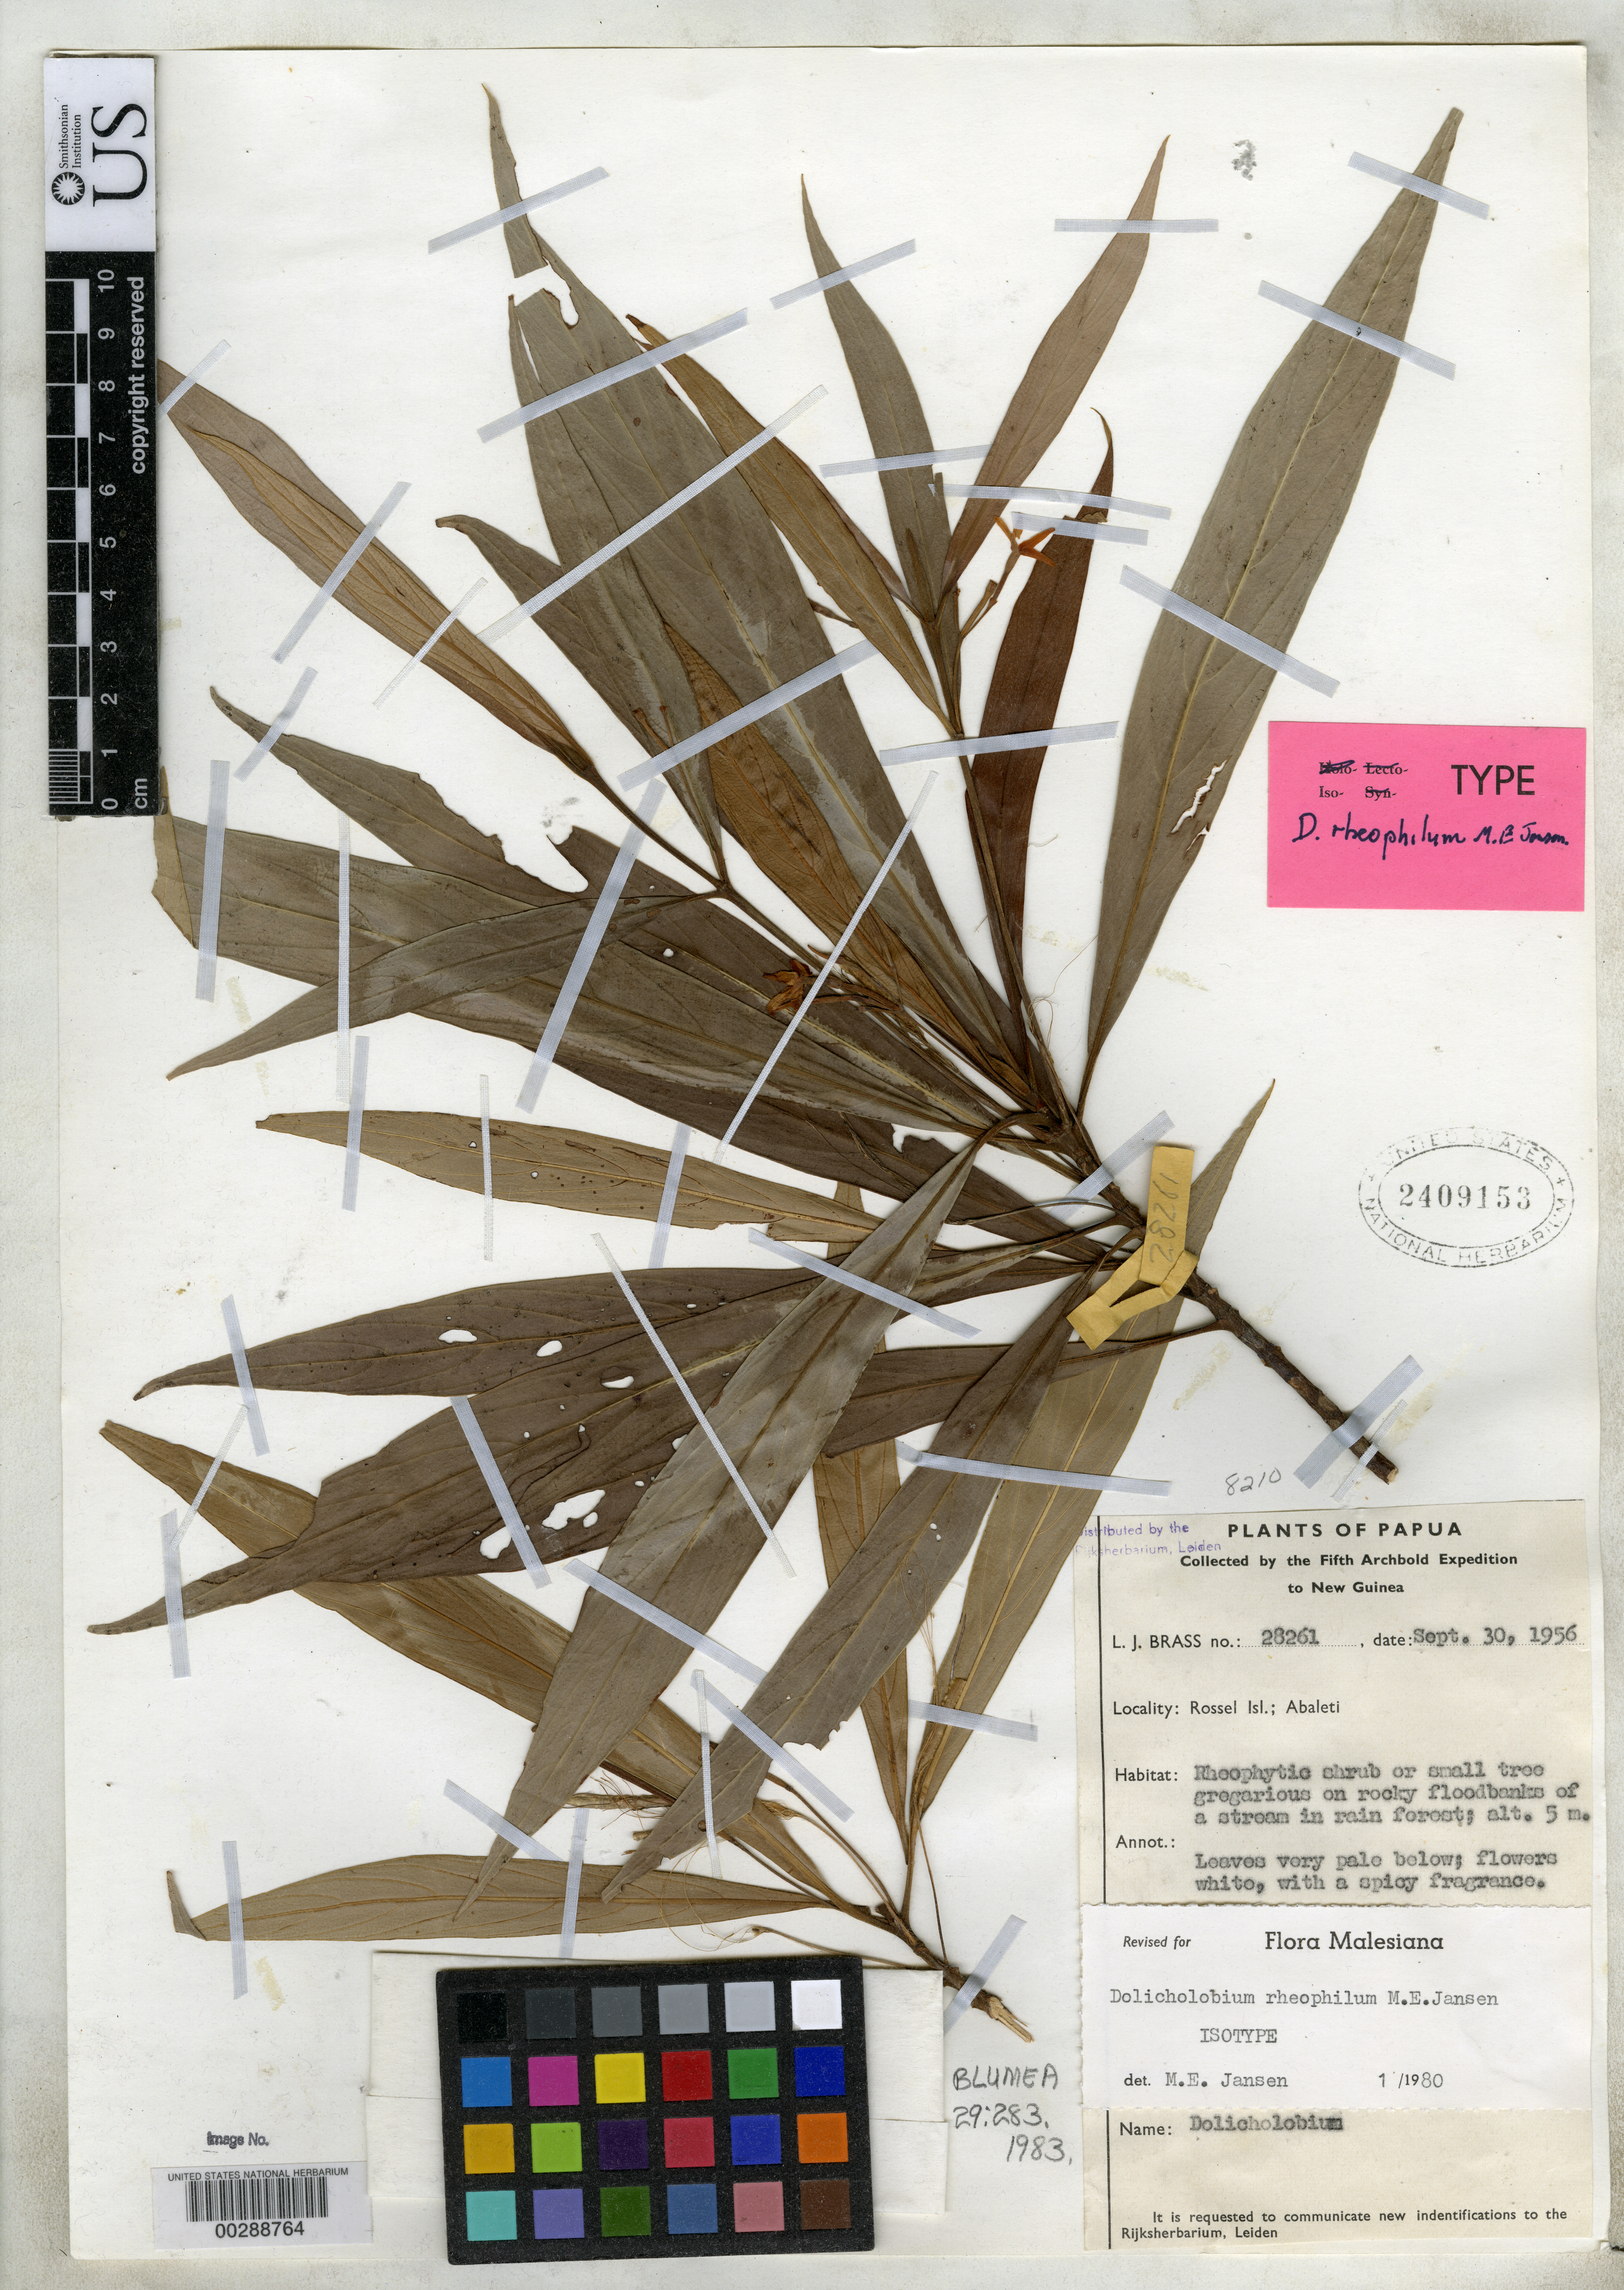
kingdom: Plantae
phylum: Tracheophyta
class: Magnoliopsida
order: Gentianales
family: Rubiaceae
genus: Dolicholobium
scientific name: Dolicholobium rheophilum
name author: M. E. Jansen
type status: Isotype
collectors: L. J. Brass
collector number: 28261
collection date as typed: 30 Sep 1956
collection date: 1956-09-30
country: Papua New Guinea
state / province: Milne Bay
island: Rossel (Yela)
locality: Abaleti. [Louisade Arch.]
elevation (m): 900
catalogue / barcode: US 2409153